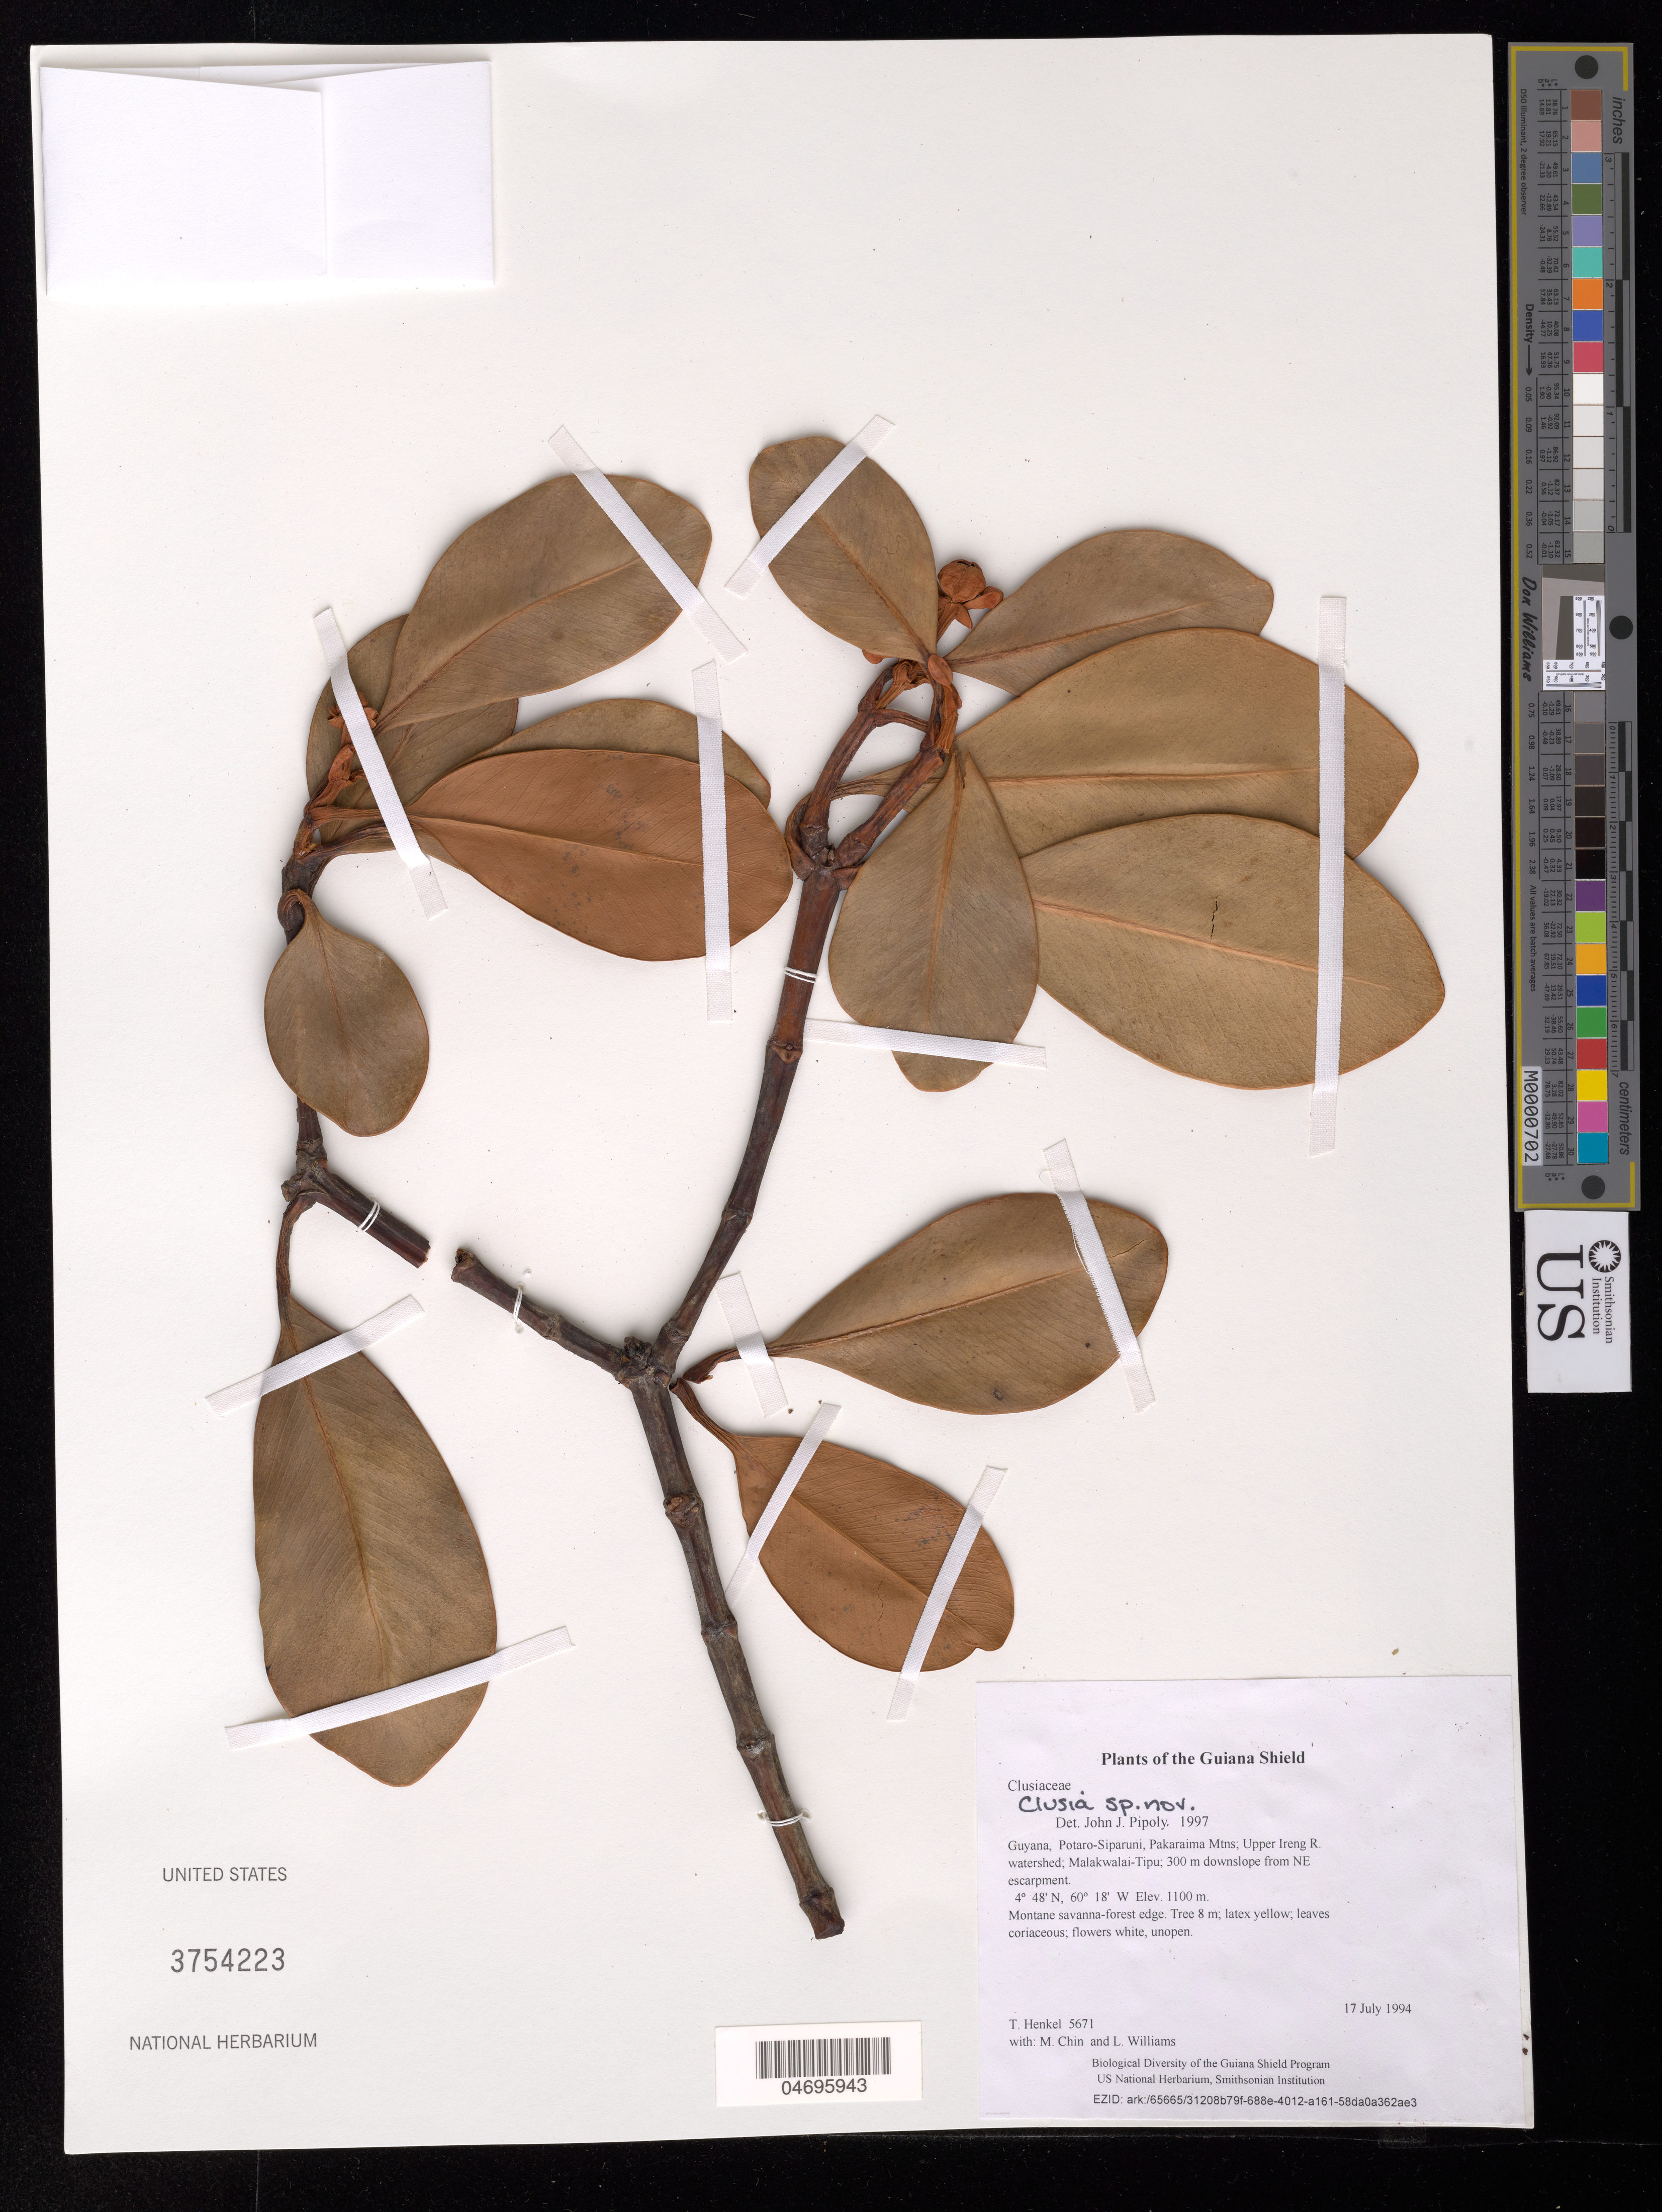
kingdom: Plantae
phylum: Tracheophyta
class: Magnoliopsida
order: Malpighiales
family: Clusiaceae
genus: Clusia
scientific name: Clusia sp. nov.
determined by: Pipoly, J. J., III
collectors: T. Henkel, M. Chin & L. Williams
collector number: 5671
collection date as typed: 17 July 1994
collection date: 1994-07-17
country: Guyana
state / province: Potaro-Siparuni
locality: Pakaraima Mtns; Upper Ireng R. watershed; Malakwalai-Tipu; 300 m downslope from NE escarpment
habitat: Montane savanna-forest edge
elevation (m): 1100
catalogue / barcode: US 3754223